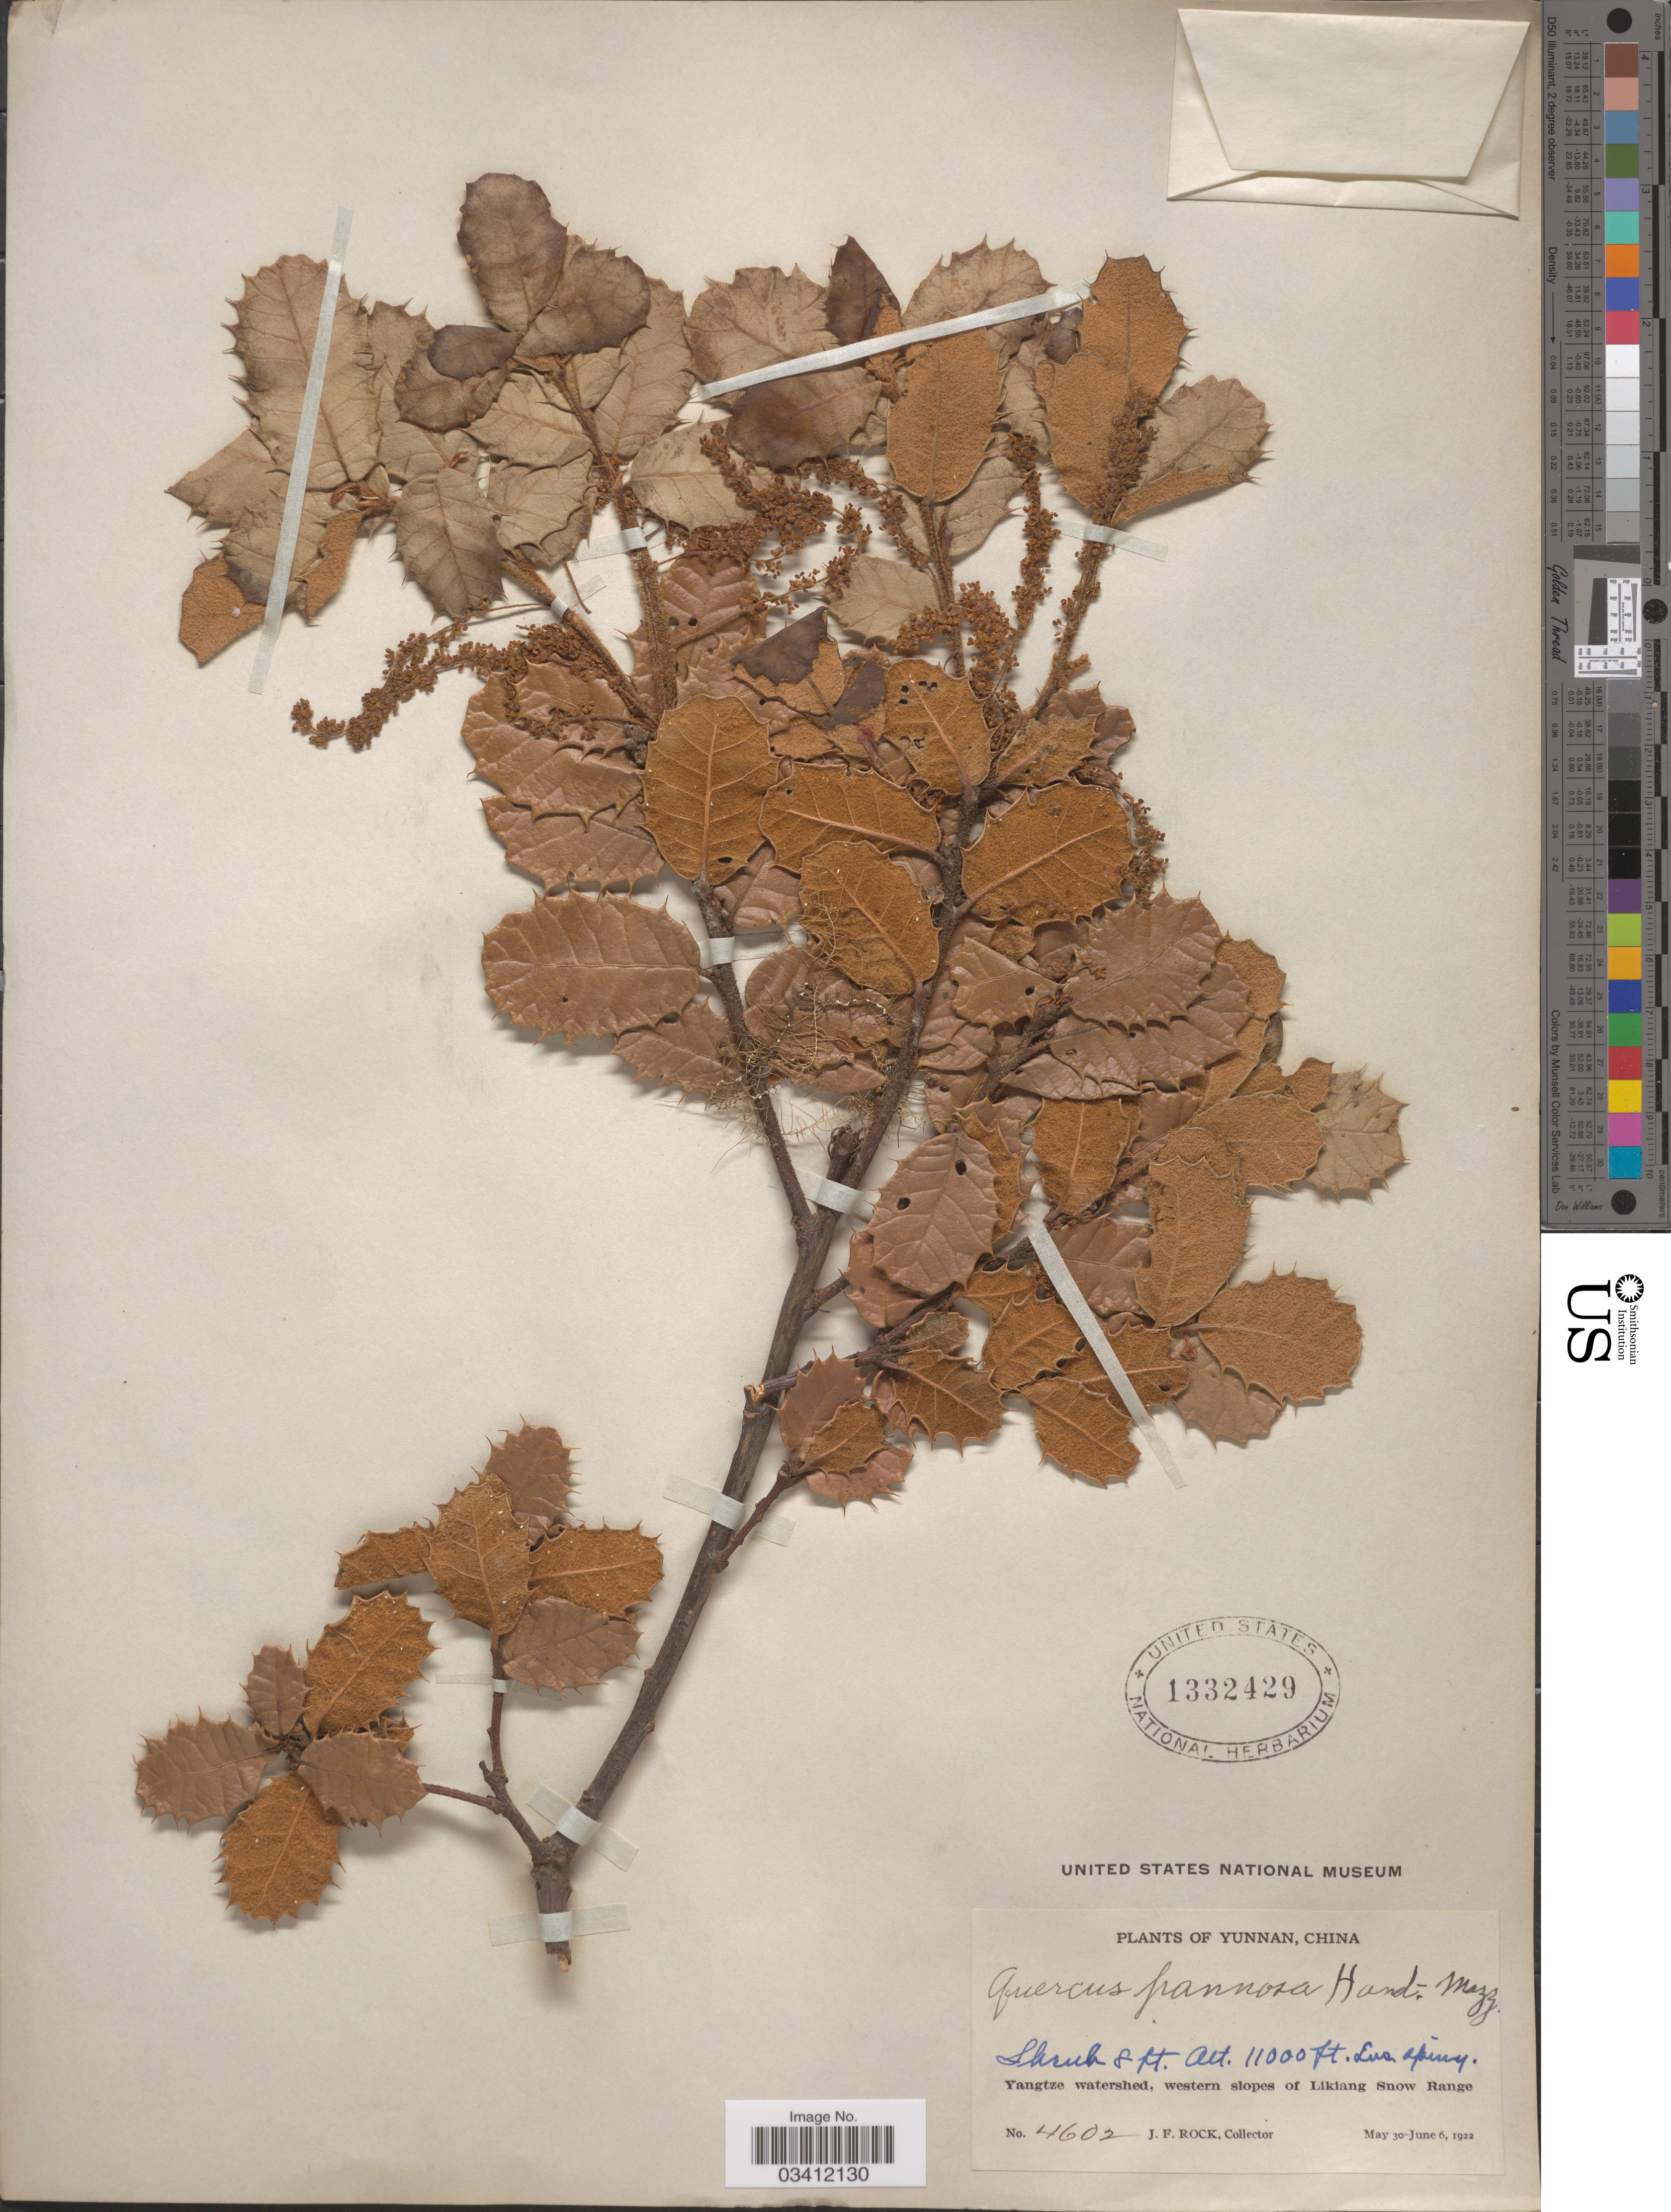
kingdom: Plantae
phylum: Tracheophyta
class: Magnoliopsida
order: Fagales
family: Fagaceae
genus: Quercus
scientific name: Quercus pannosa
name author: Hand.-Mazz.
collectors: J. Rock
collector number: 4602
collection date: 1922-05-30/1922-06-06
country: China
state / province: Yunnan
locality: Yangtze watershed, western slopes of Likiang Snow Range.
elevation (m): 3353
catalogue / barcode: US 1332429